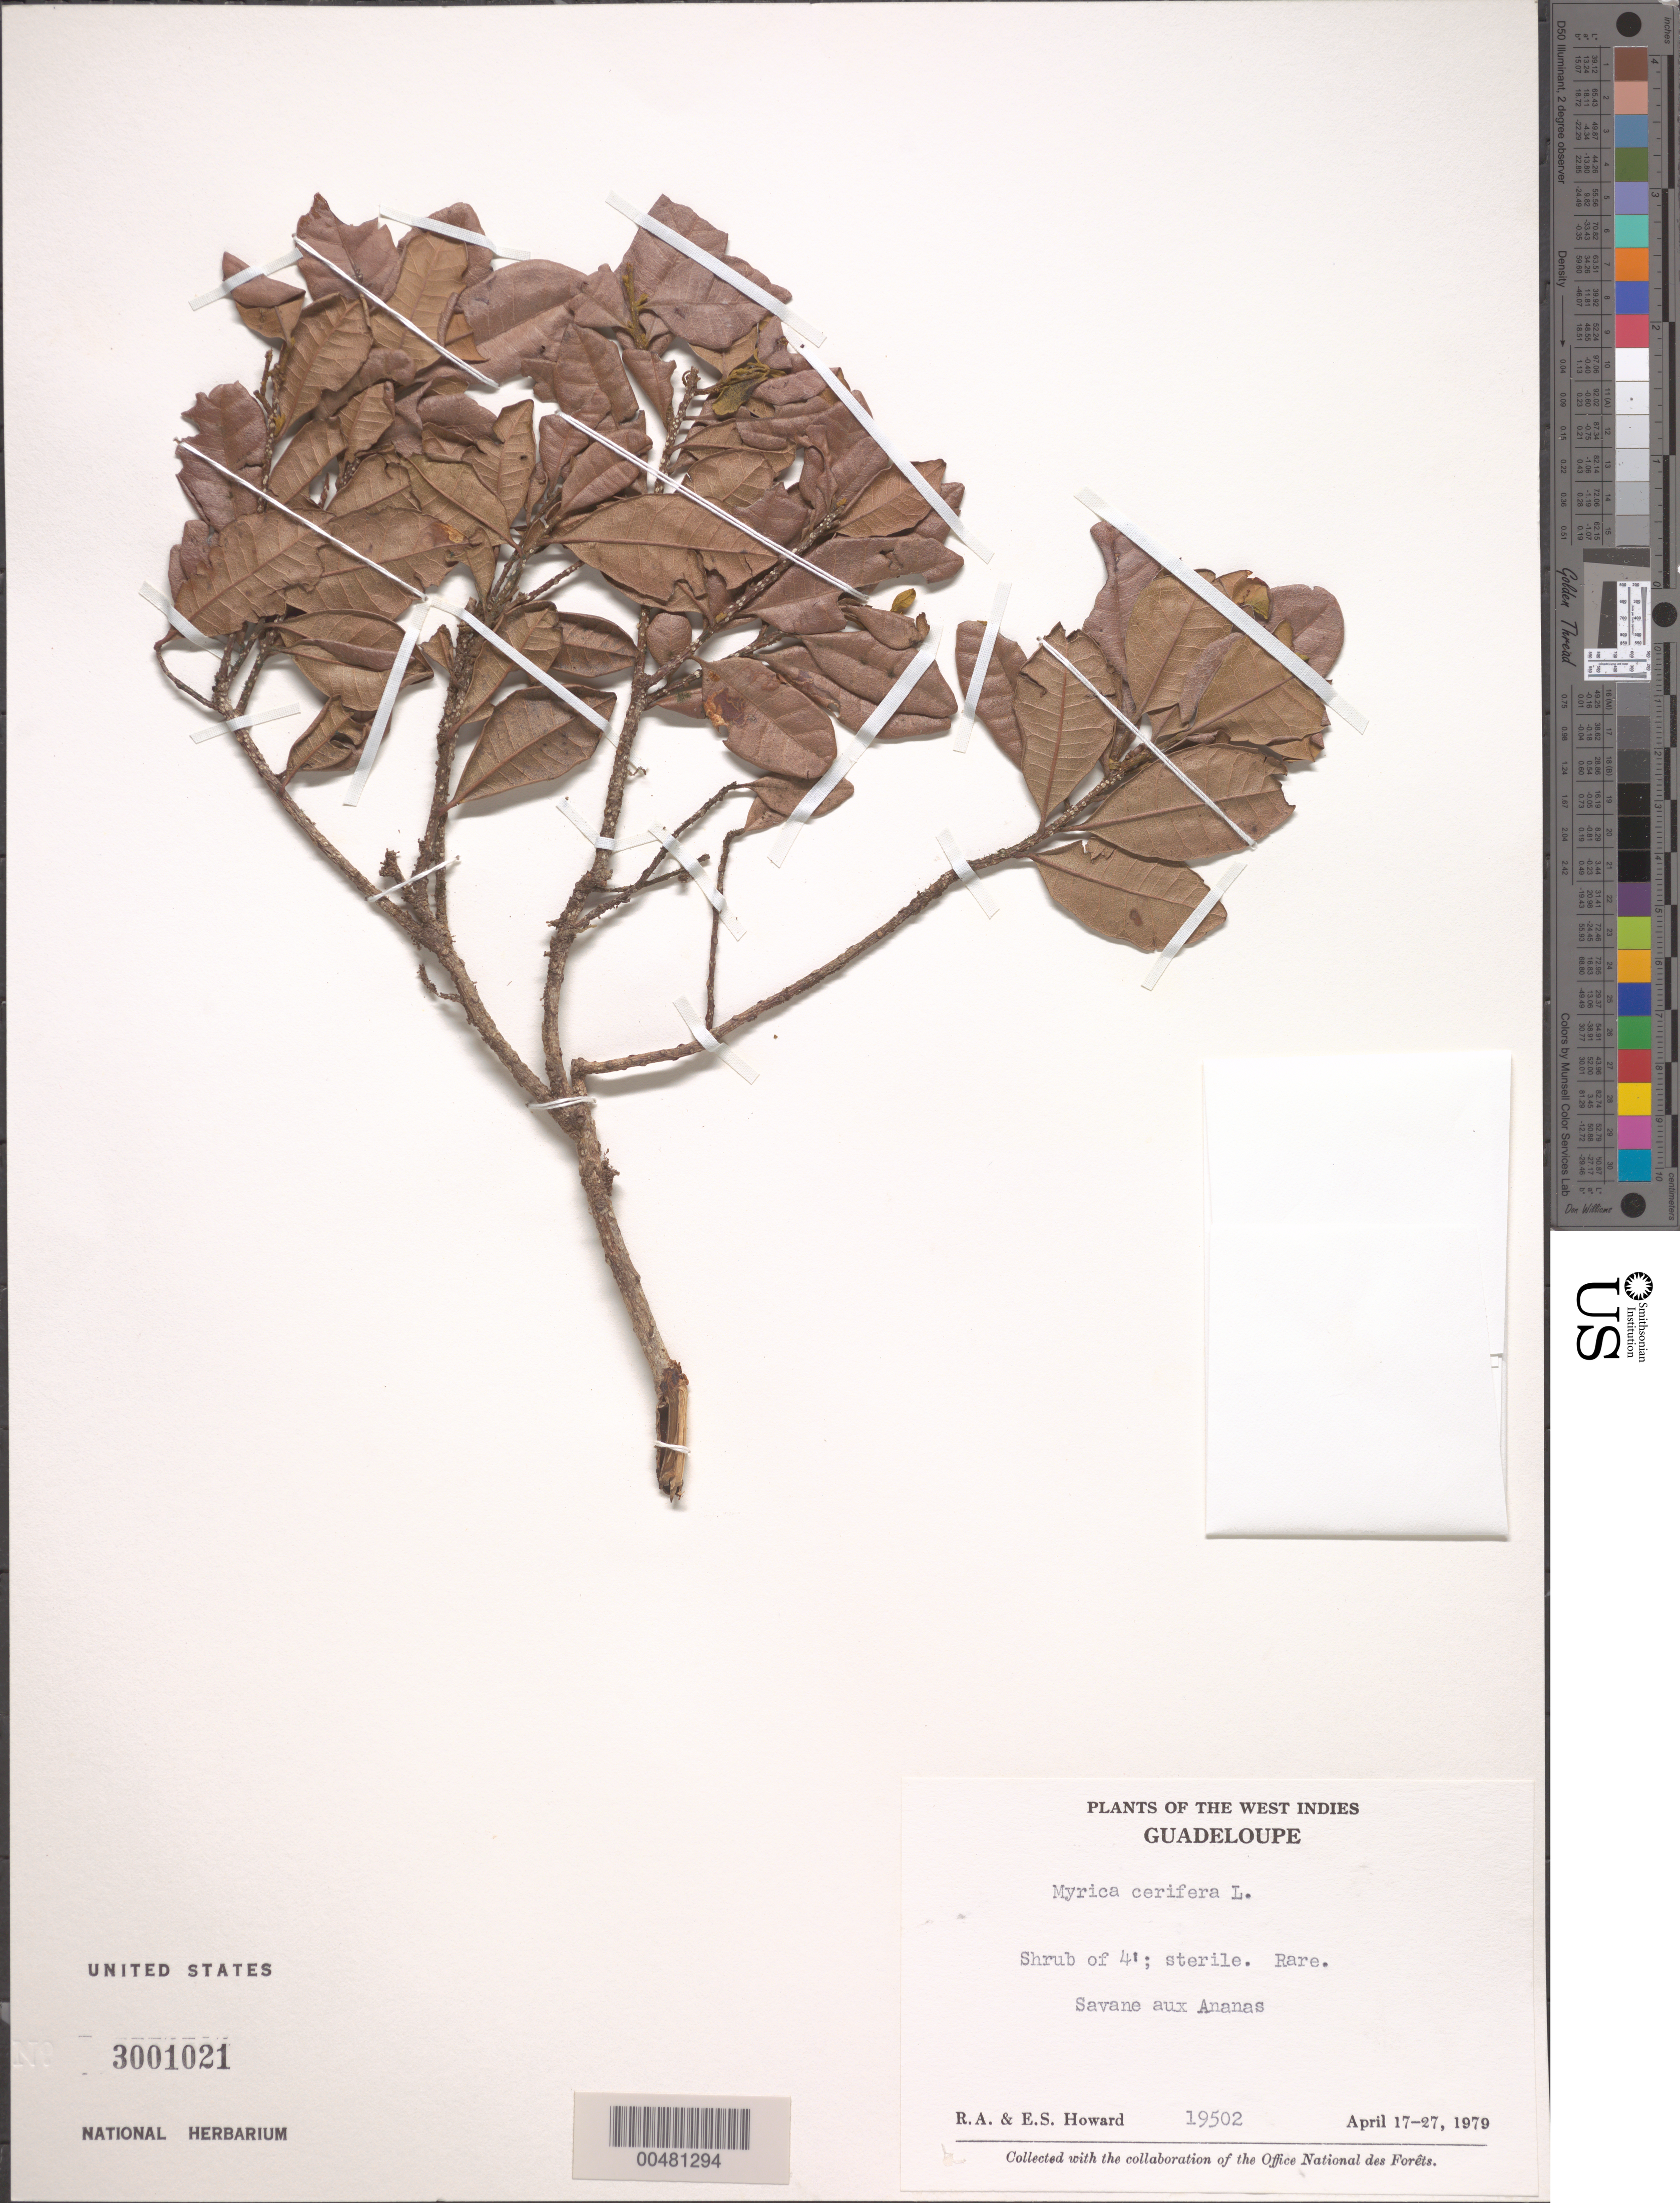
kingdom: Plantae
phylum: Tracheophyta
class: Magnoliopsida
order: Fagales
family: Myricaceae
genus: Myrica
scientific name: Myrica cerifera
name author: L.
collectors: R. A. Howard & E. S. Howard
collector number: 19502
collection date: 1979-04-17/1979-04-27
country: Guadeloupe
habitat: Savane aux Ananas.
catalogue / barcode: US 3001021